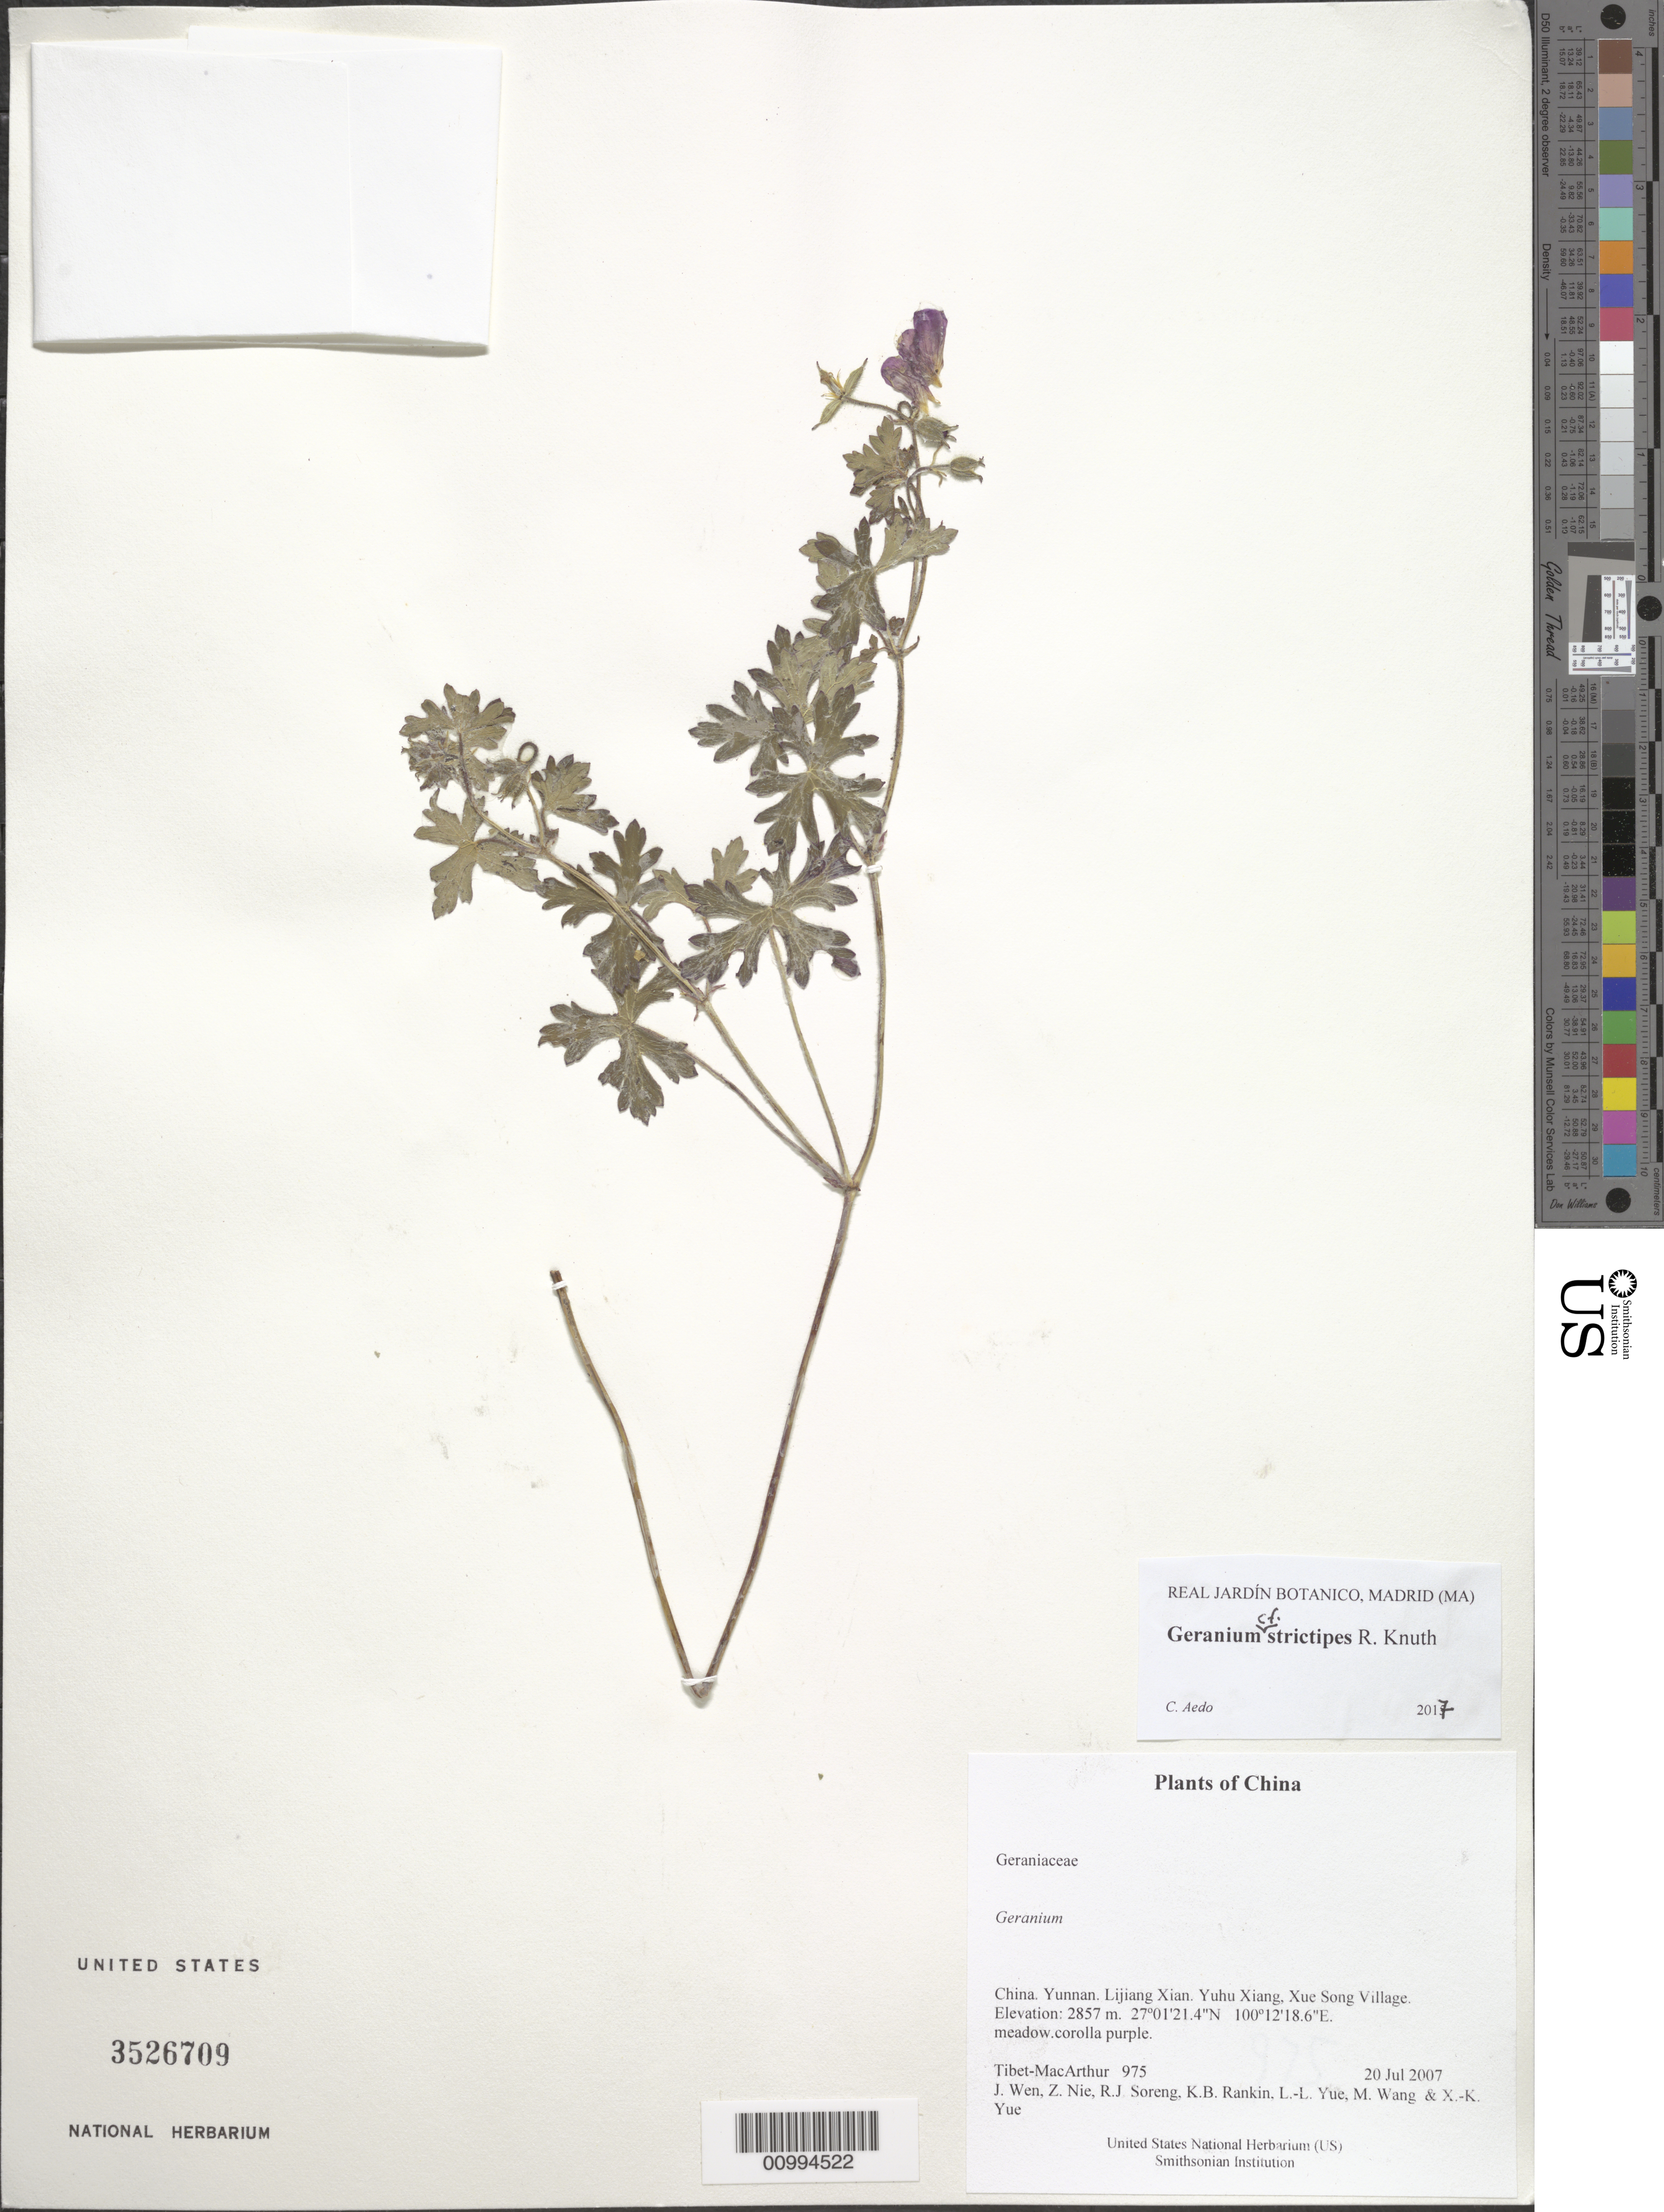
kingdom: Plantae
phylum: Tracheophyta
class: Magnoliopsida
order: Geraniales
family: Geraniaceae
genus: Geranium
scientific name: Geranium strictipes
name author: R. Knuth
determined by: Aedo, C.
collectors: Tibet-MacArthur, J. Wen, Z. Nie, R. J. Soreng, K. Rankin, L. Yue, M. Wang & X. Yue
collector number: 975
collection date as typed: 20 Jul 2007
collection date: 2007-07-20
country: China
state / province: Yunnan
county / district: Lijiang Xian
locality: Yuhu Xiang, Xue Song Village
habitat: meadow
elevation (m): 2857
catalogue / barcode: US 3526709